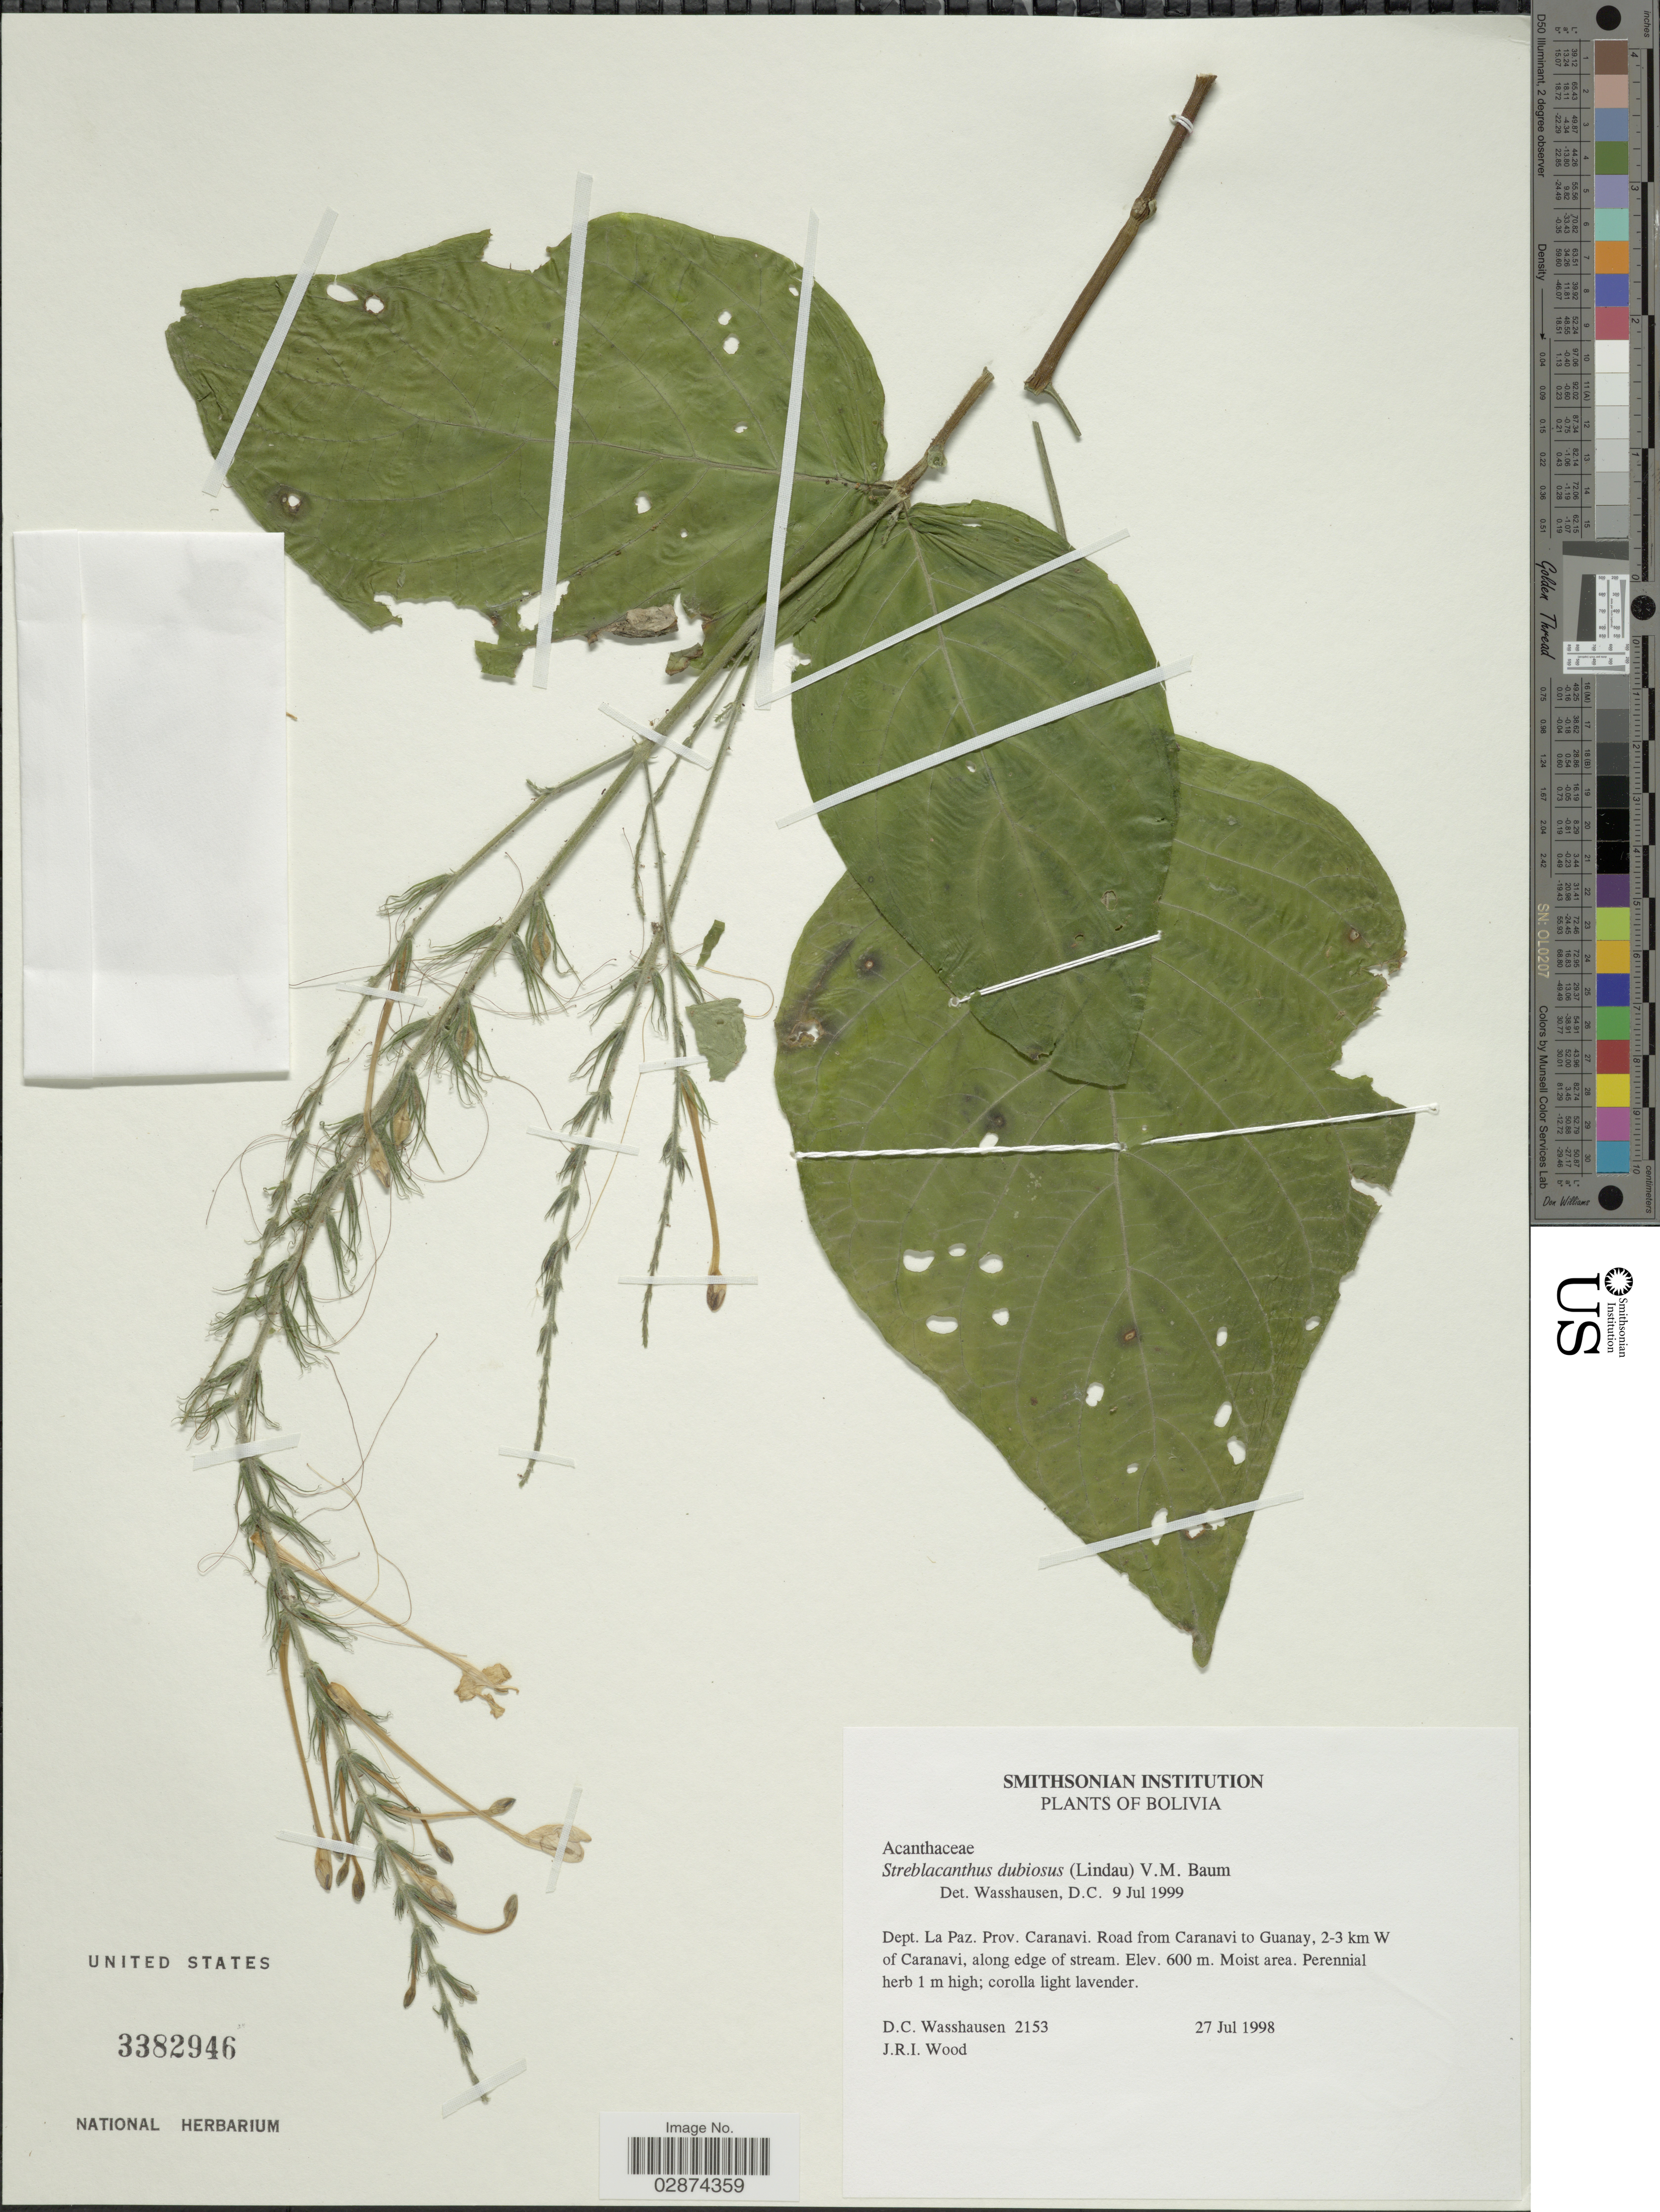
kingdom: Plantae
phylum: Tracheophyta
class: Magnoliopsida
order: Lamiales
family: Acanthaceae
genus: Streblacanthus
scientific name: Streblacanthus dubiosus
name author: (Lindau) V.M. Baum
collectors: D. C. Wasshausen & J. R. I. Wood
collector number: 2153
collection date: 1998-07-27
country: Bolivia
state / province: La Paz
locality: Dept. La Paz. Prov. Caranavi. Road from Caranavi to Guanay, 2-3 km W of Caranavi.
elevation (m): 600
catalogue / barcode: US 3382946